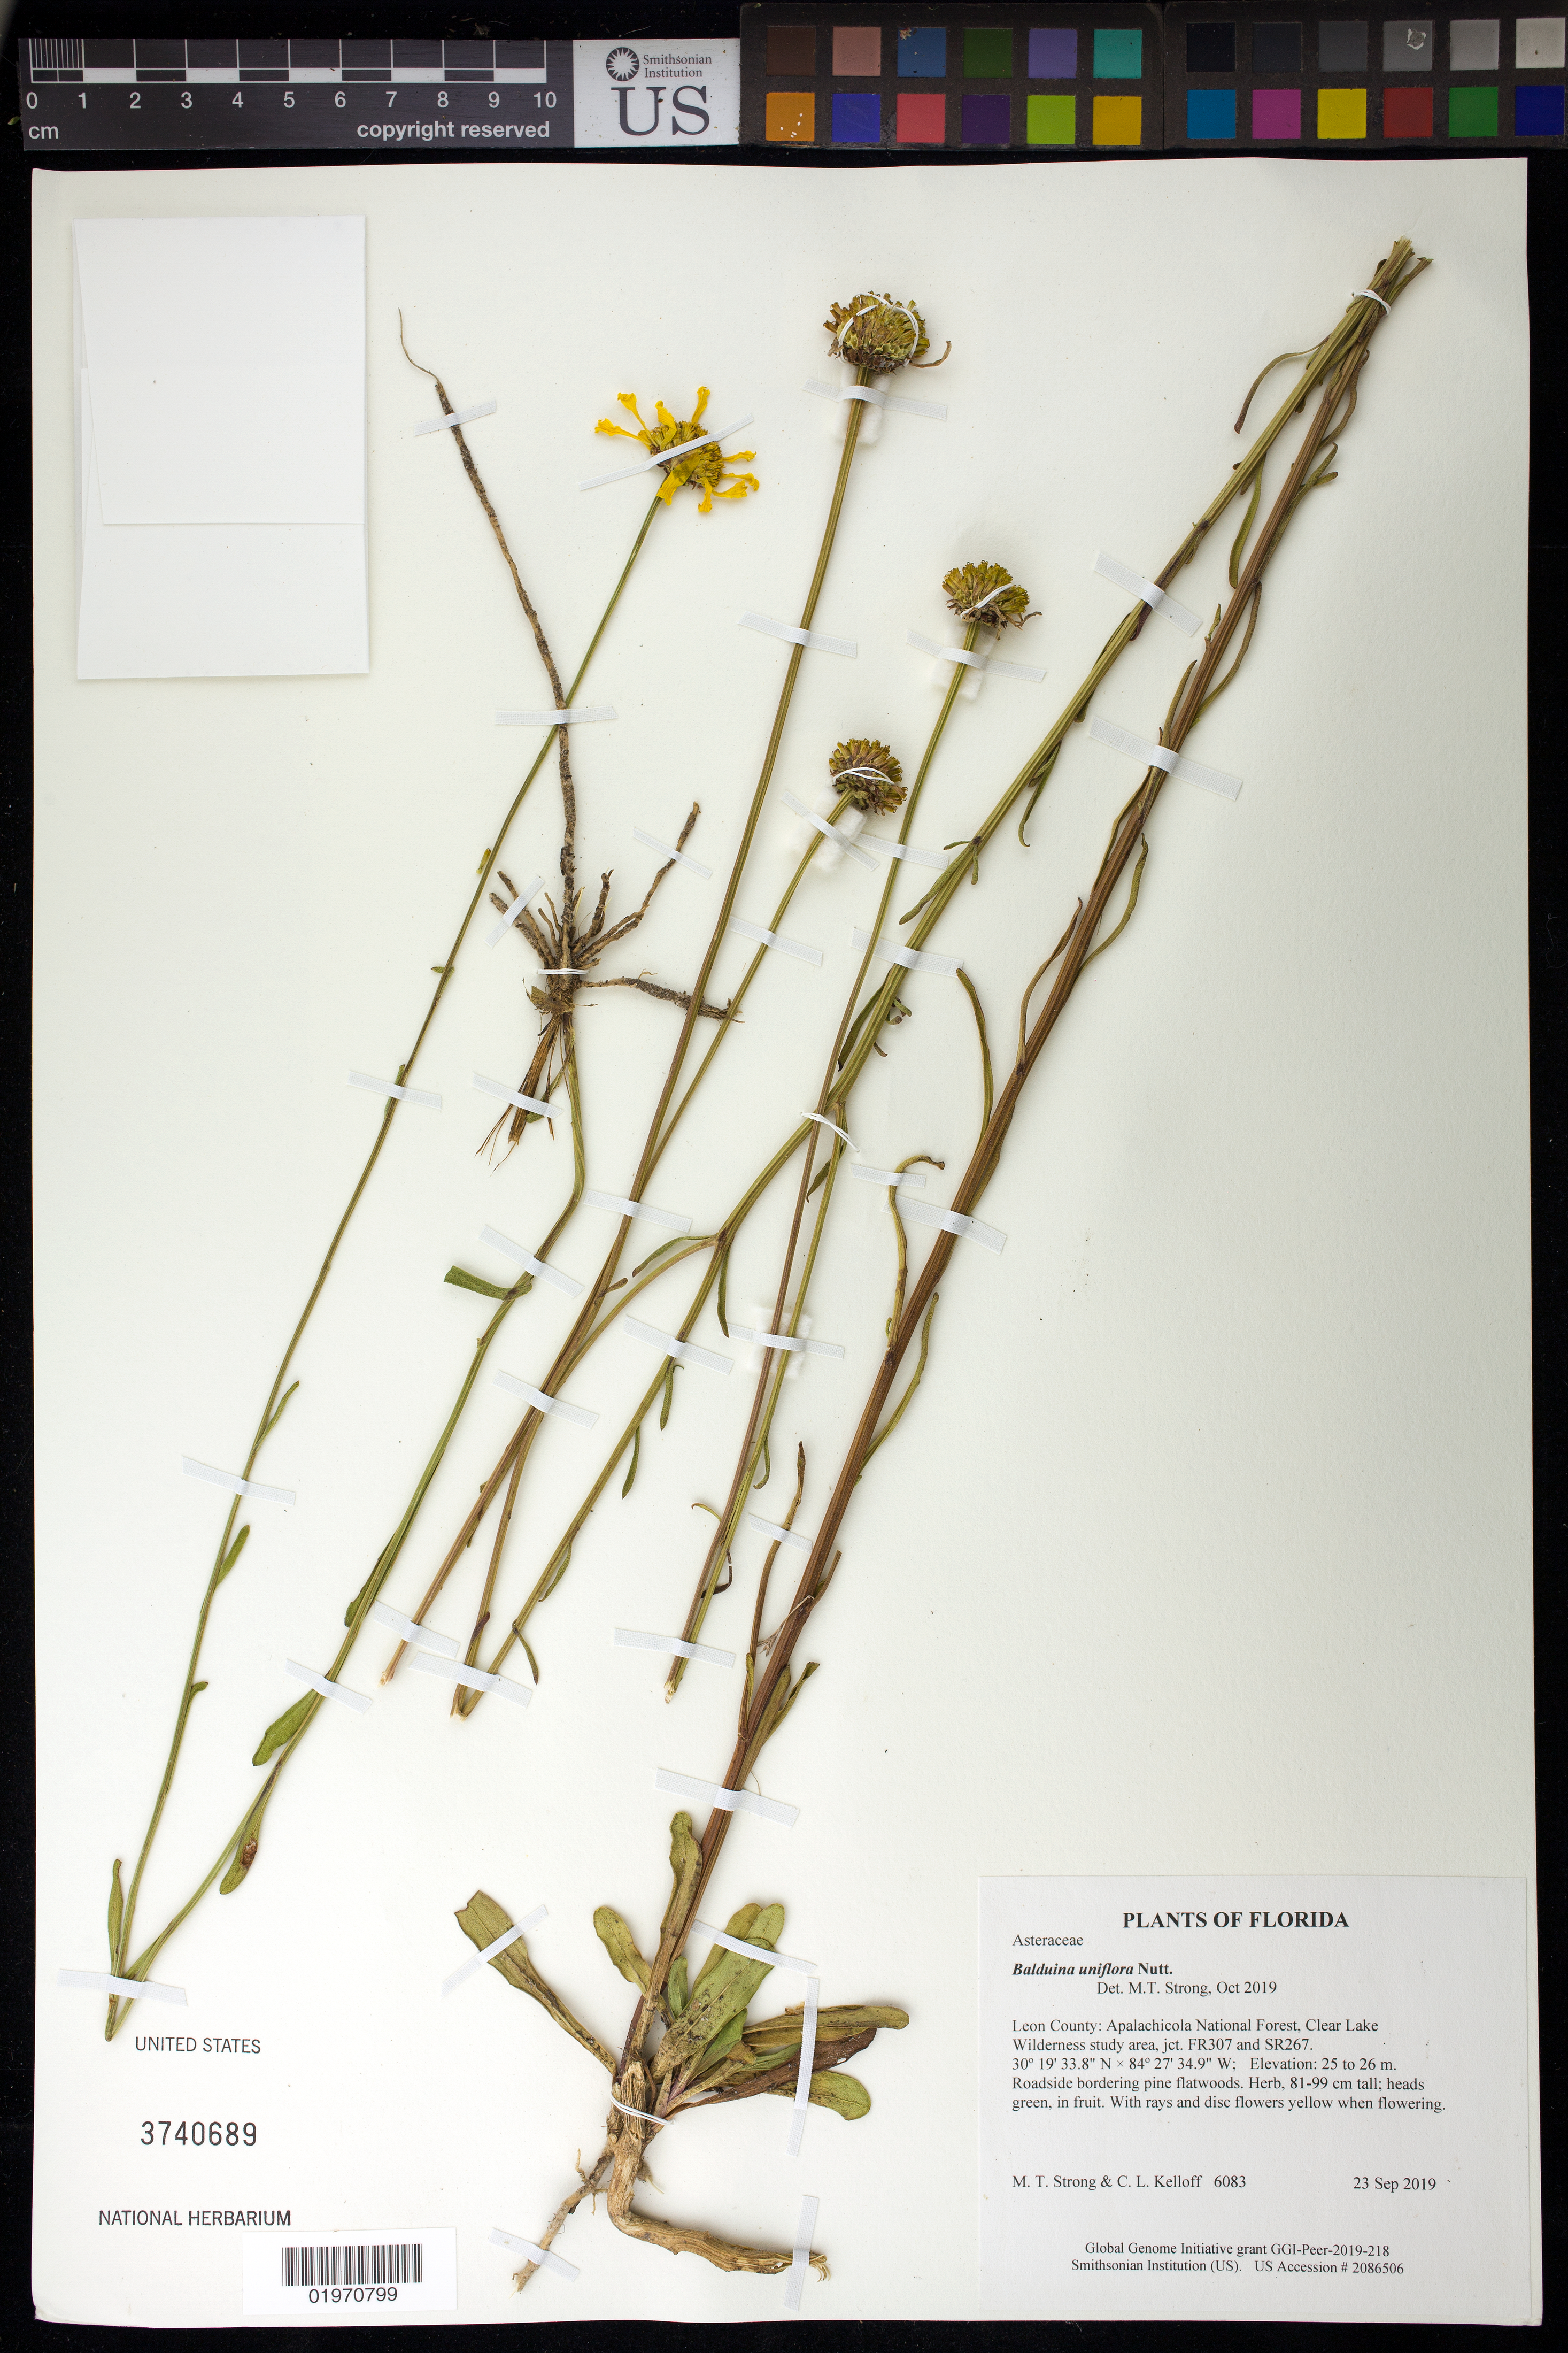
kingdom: Plantae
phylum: Tracheophyta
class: Magnoliopsida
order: Asterales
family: Asteraceae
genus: Balduina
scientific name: Balduina uniflora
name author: Nutt.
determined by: Strong, Mark T., (BOT), Smithsonian Institution - National Museum of Natural History (UNITED STATES)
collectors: M. T. Strong & C. L. Kelloff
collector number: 6083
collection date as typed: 23 Sep 2019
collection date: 2019-09-23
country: United States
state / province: Florida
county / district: Leon County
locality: Apalachicola National Forest, Clear Lake Wilderness study area, jct. FR307 and SR267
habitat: Roadside bordering pine flatwoods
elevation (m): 25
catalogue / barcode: US 3740689